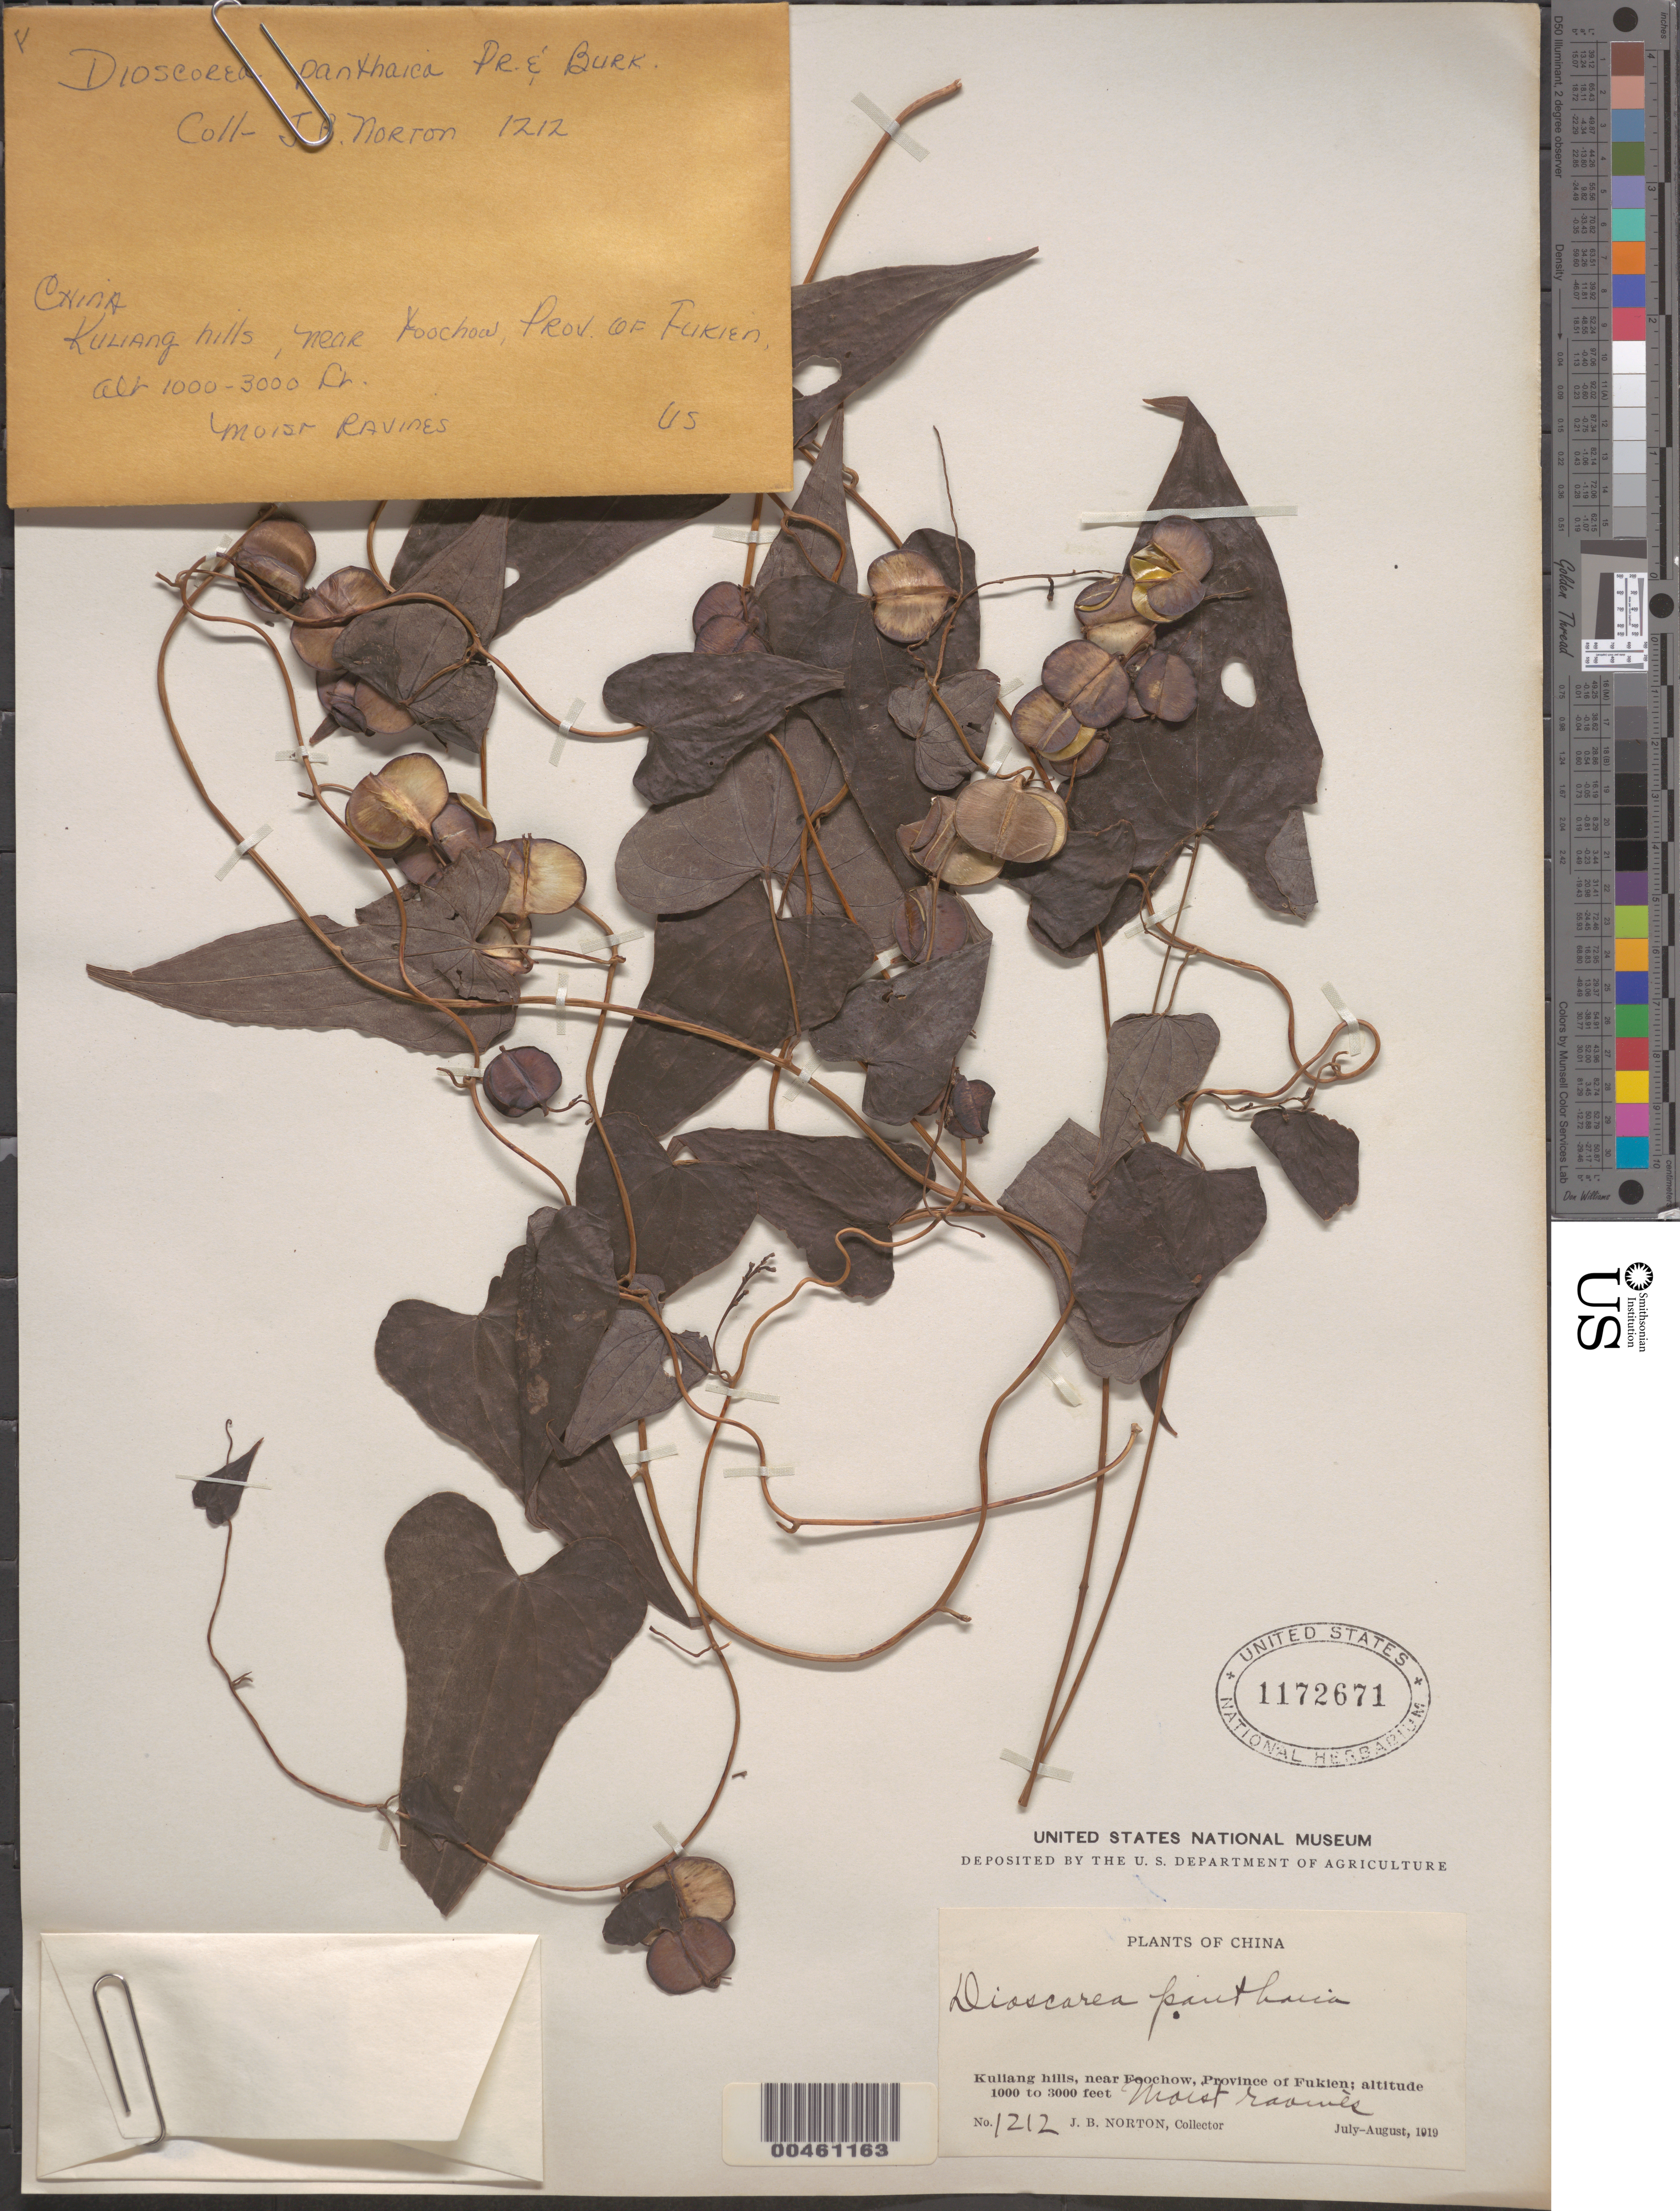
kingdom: Plantae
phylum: Tracheophyta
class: Liliopsida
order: Dioscoreales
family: Dioscoreaceae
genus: Dioscorea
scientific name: Dioscorea panthaica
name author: Prain & Burkill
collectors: J. Norton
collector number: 1212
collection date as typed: Jul 1919 to -- Aug 1919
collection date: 1919-07/1919-08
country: China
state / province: Fujian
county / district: Foochow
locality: Kuliang Hills [Foochow Dist. = Fuzhou Shi]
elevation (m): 305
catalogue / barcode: US 1172671